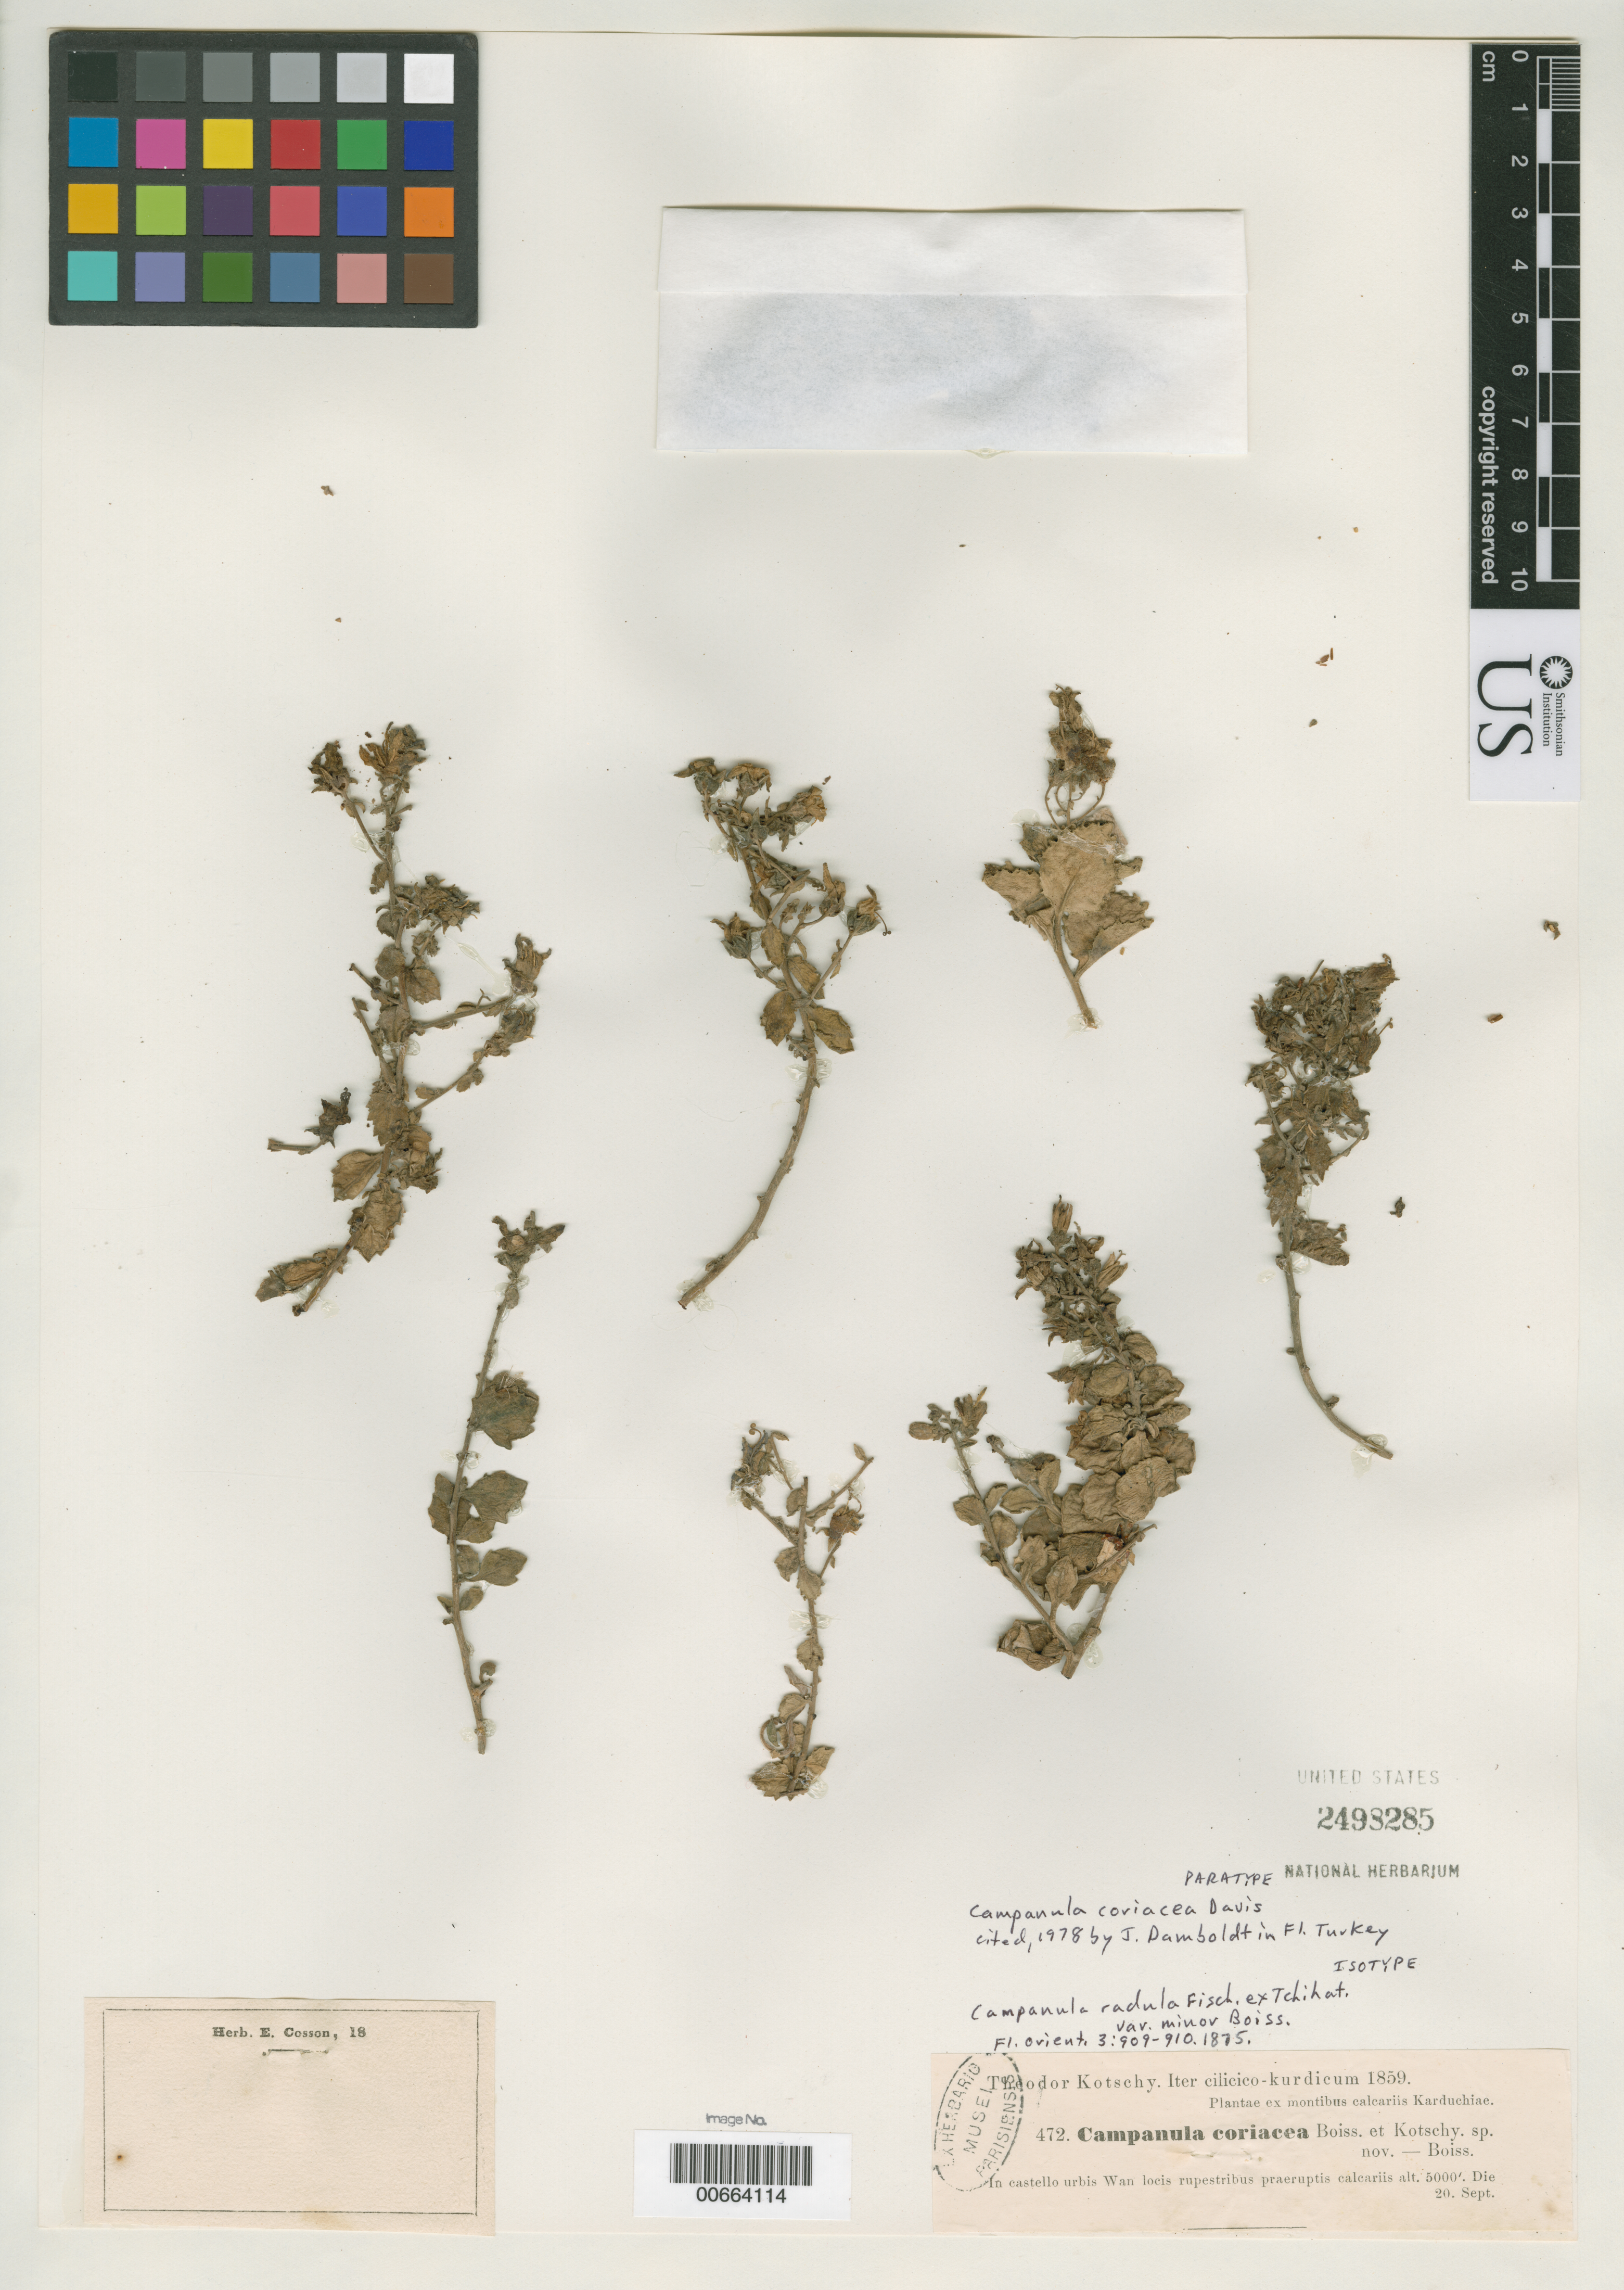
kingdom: Plantae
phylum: Tracheophyta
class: Magnoliopsida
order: Asterales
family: Campanulaceae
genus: Campanula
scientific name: Campanula coriacea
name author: Davis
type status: Paratype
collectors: K. G. Kotschy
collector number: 472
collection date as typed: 20 Sep 1859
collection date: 1859-09-20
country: Turkey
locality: Plantae ex montibus calcariis Karduchiae.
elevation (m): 1524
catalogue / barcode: US 2498285-2